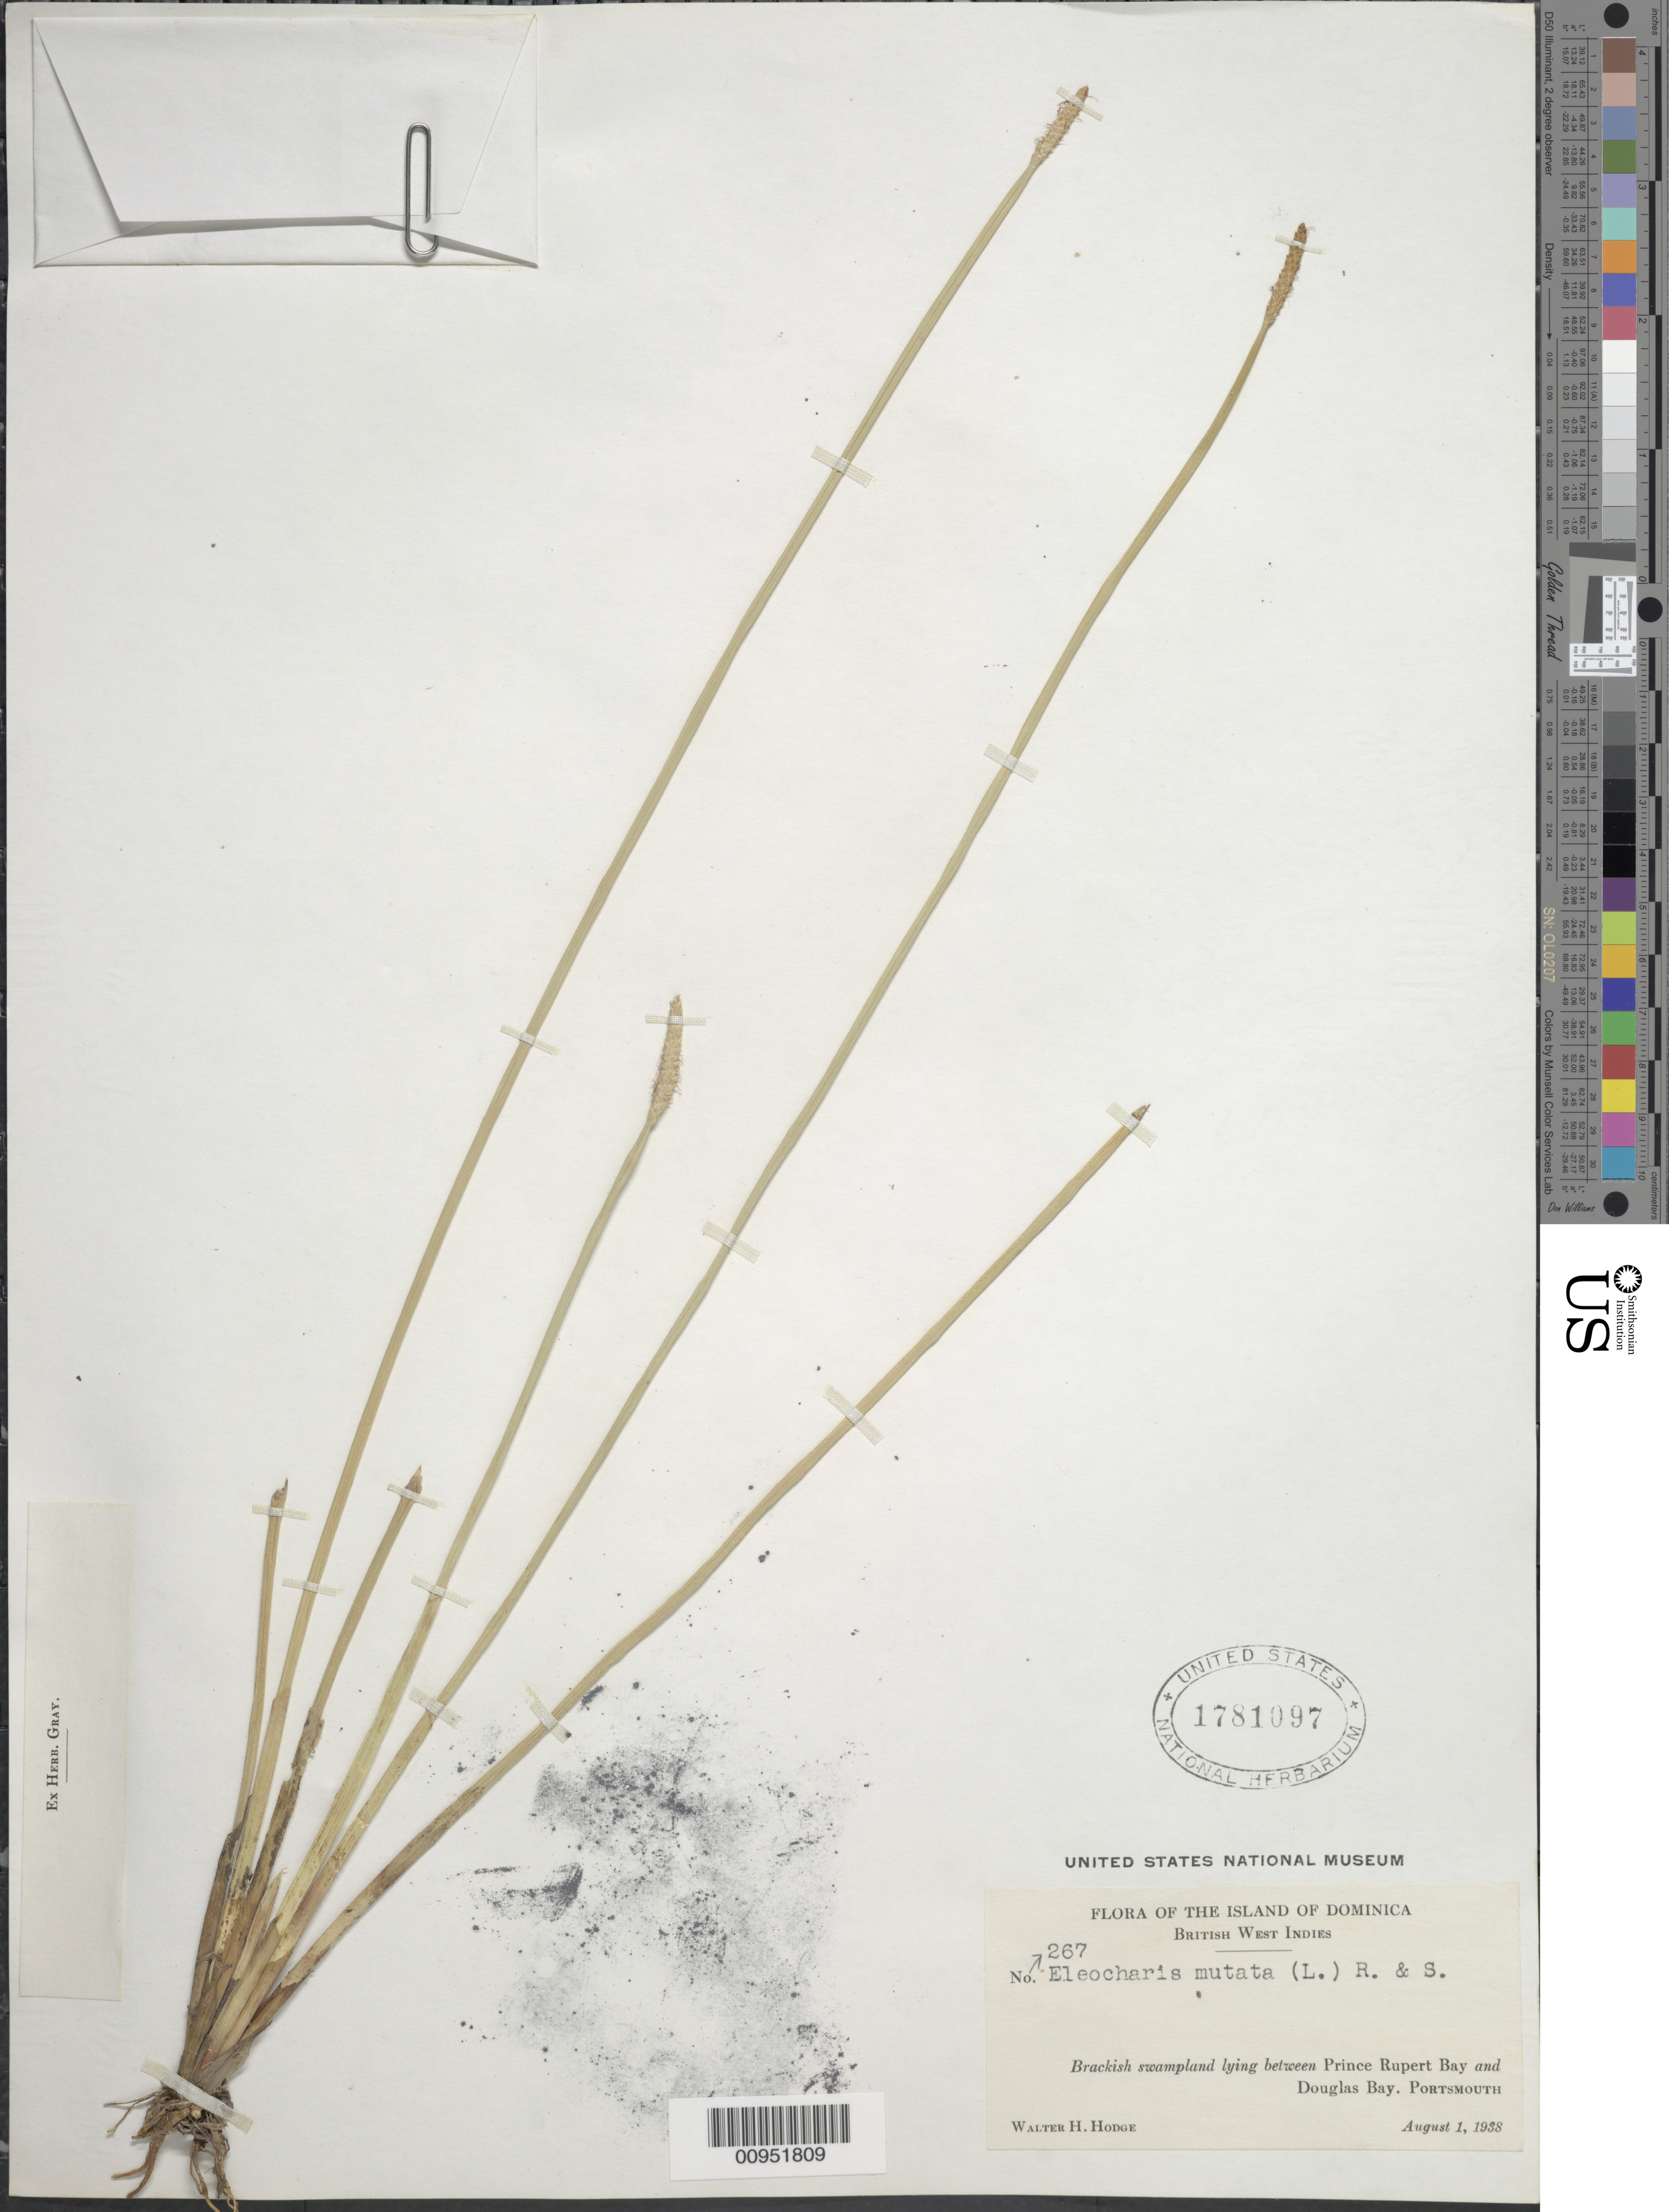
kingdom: Plantae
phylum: Tracheophyta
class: Liliopsida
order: Poales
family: Cyperaceae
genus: Eleocharis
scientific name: Eleocharis mutata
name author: (L.) Roem. & Schult.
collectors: W. Hodge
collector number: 267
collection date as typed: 01 Aug 1938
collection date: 1938-08-01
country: Dominica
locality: Portsmouth, swampland lying between Prince Rupert Bay and Douglas Bay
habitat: Brackish swampland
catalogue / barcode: US 1781097